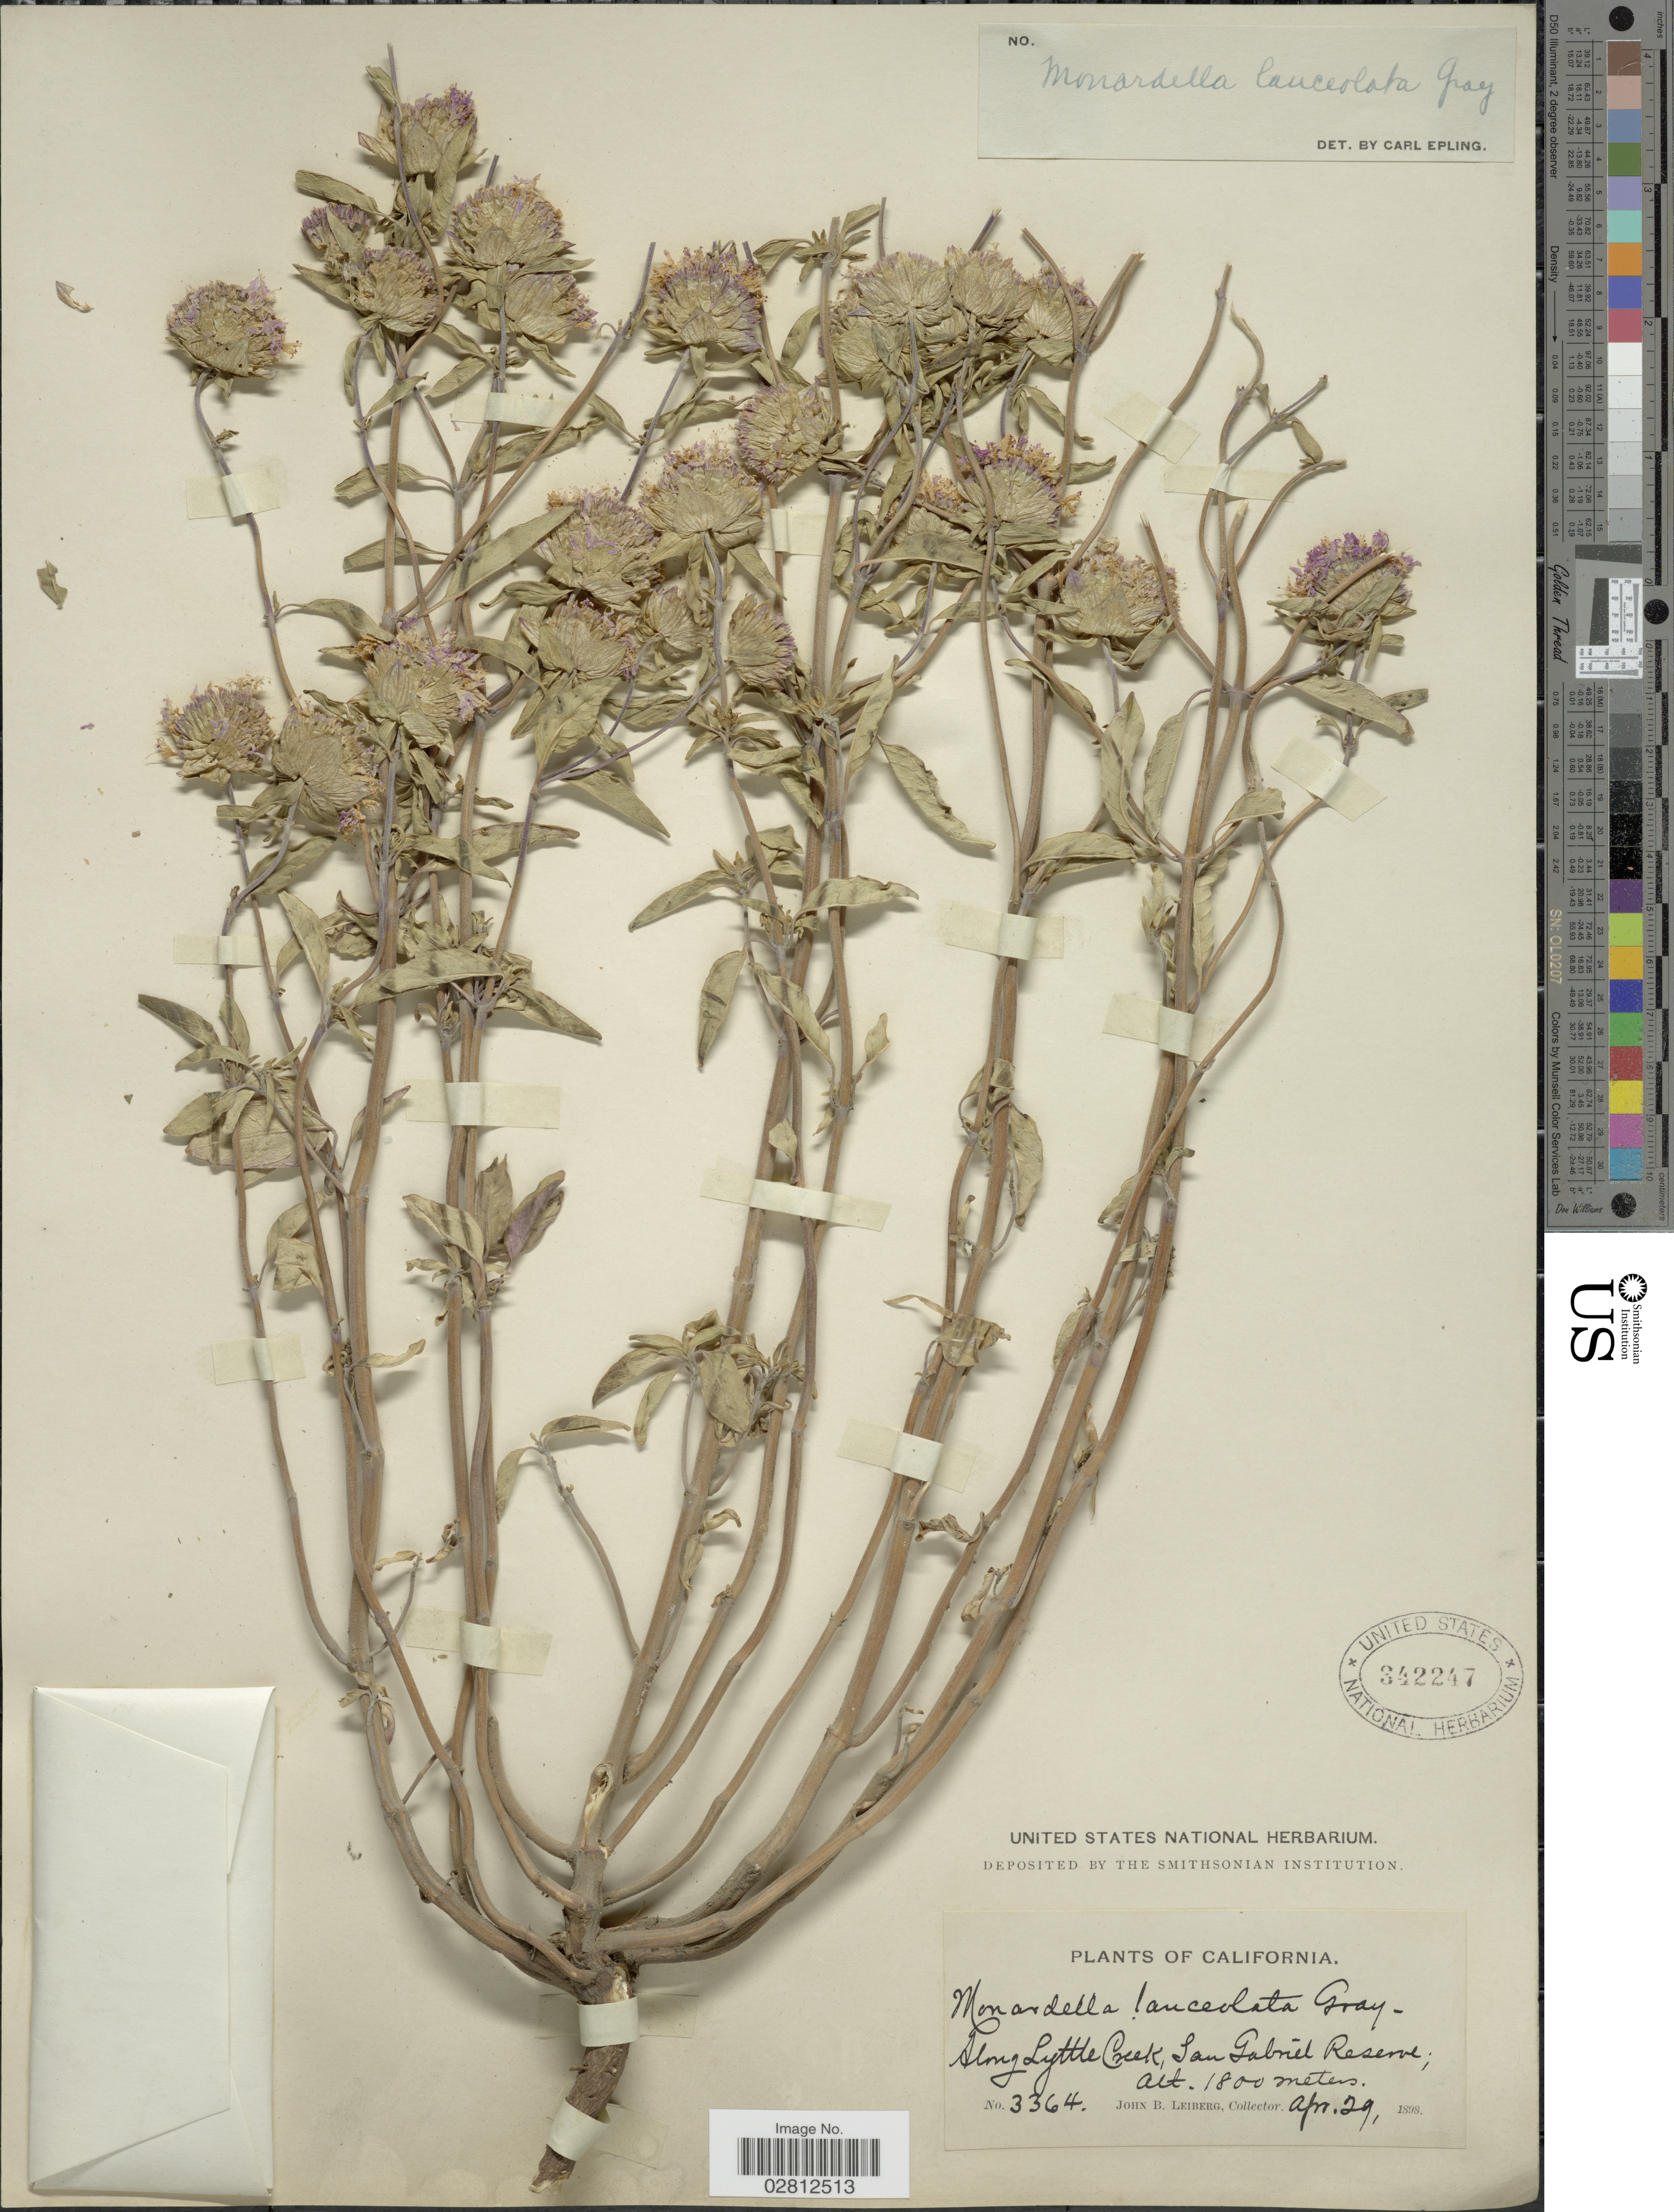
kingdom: Plantae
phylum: Tracheophyta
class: Magnoliopsida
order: Lamiales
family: Lamiaceae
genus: Monardella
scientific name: Monardella lanceolata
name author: A. Gray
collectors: J. B. Leiberg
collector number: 3364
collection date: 1898-04-29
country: United States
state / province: California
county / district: Los Angeles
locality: Geng Lyttle Creek, San Gabriel Reserve.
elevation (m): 1800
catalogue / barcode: US 342247